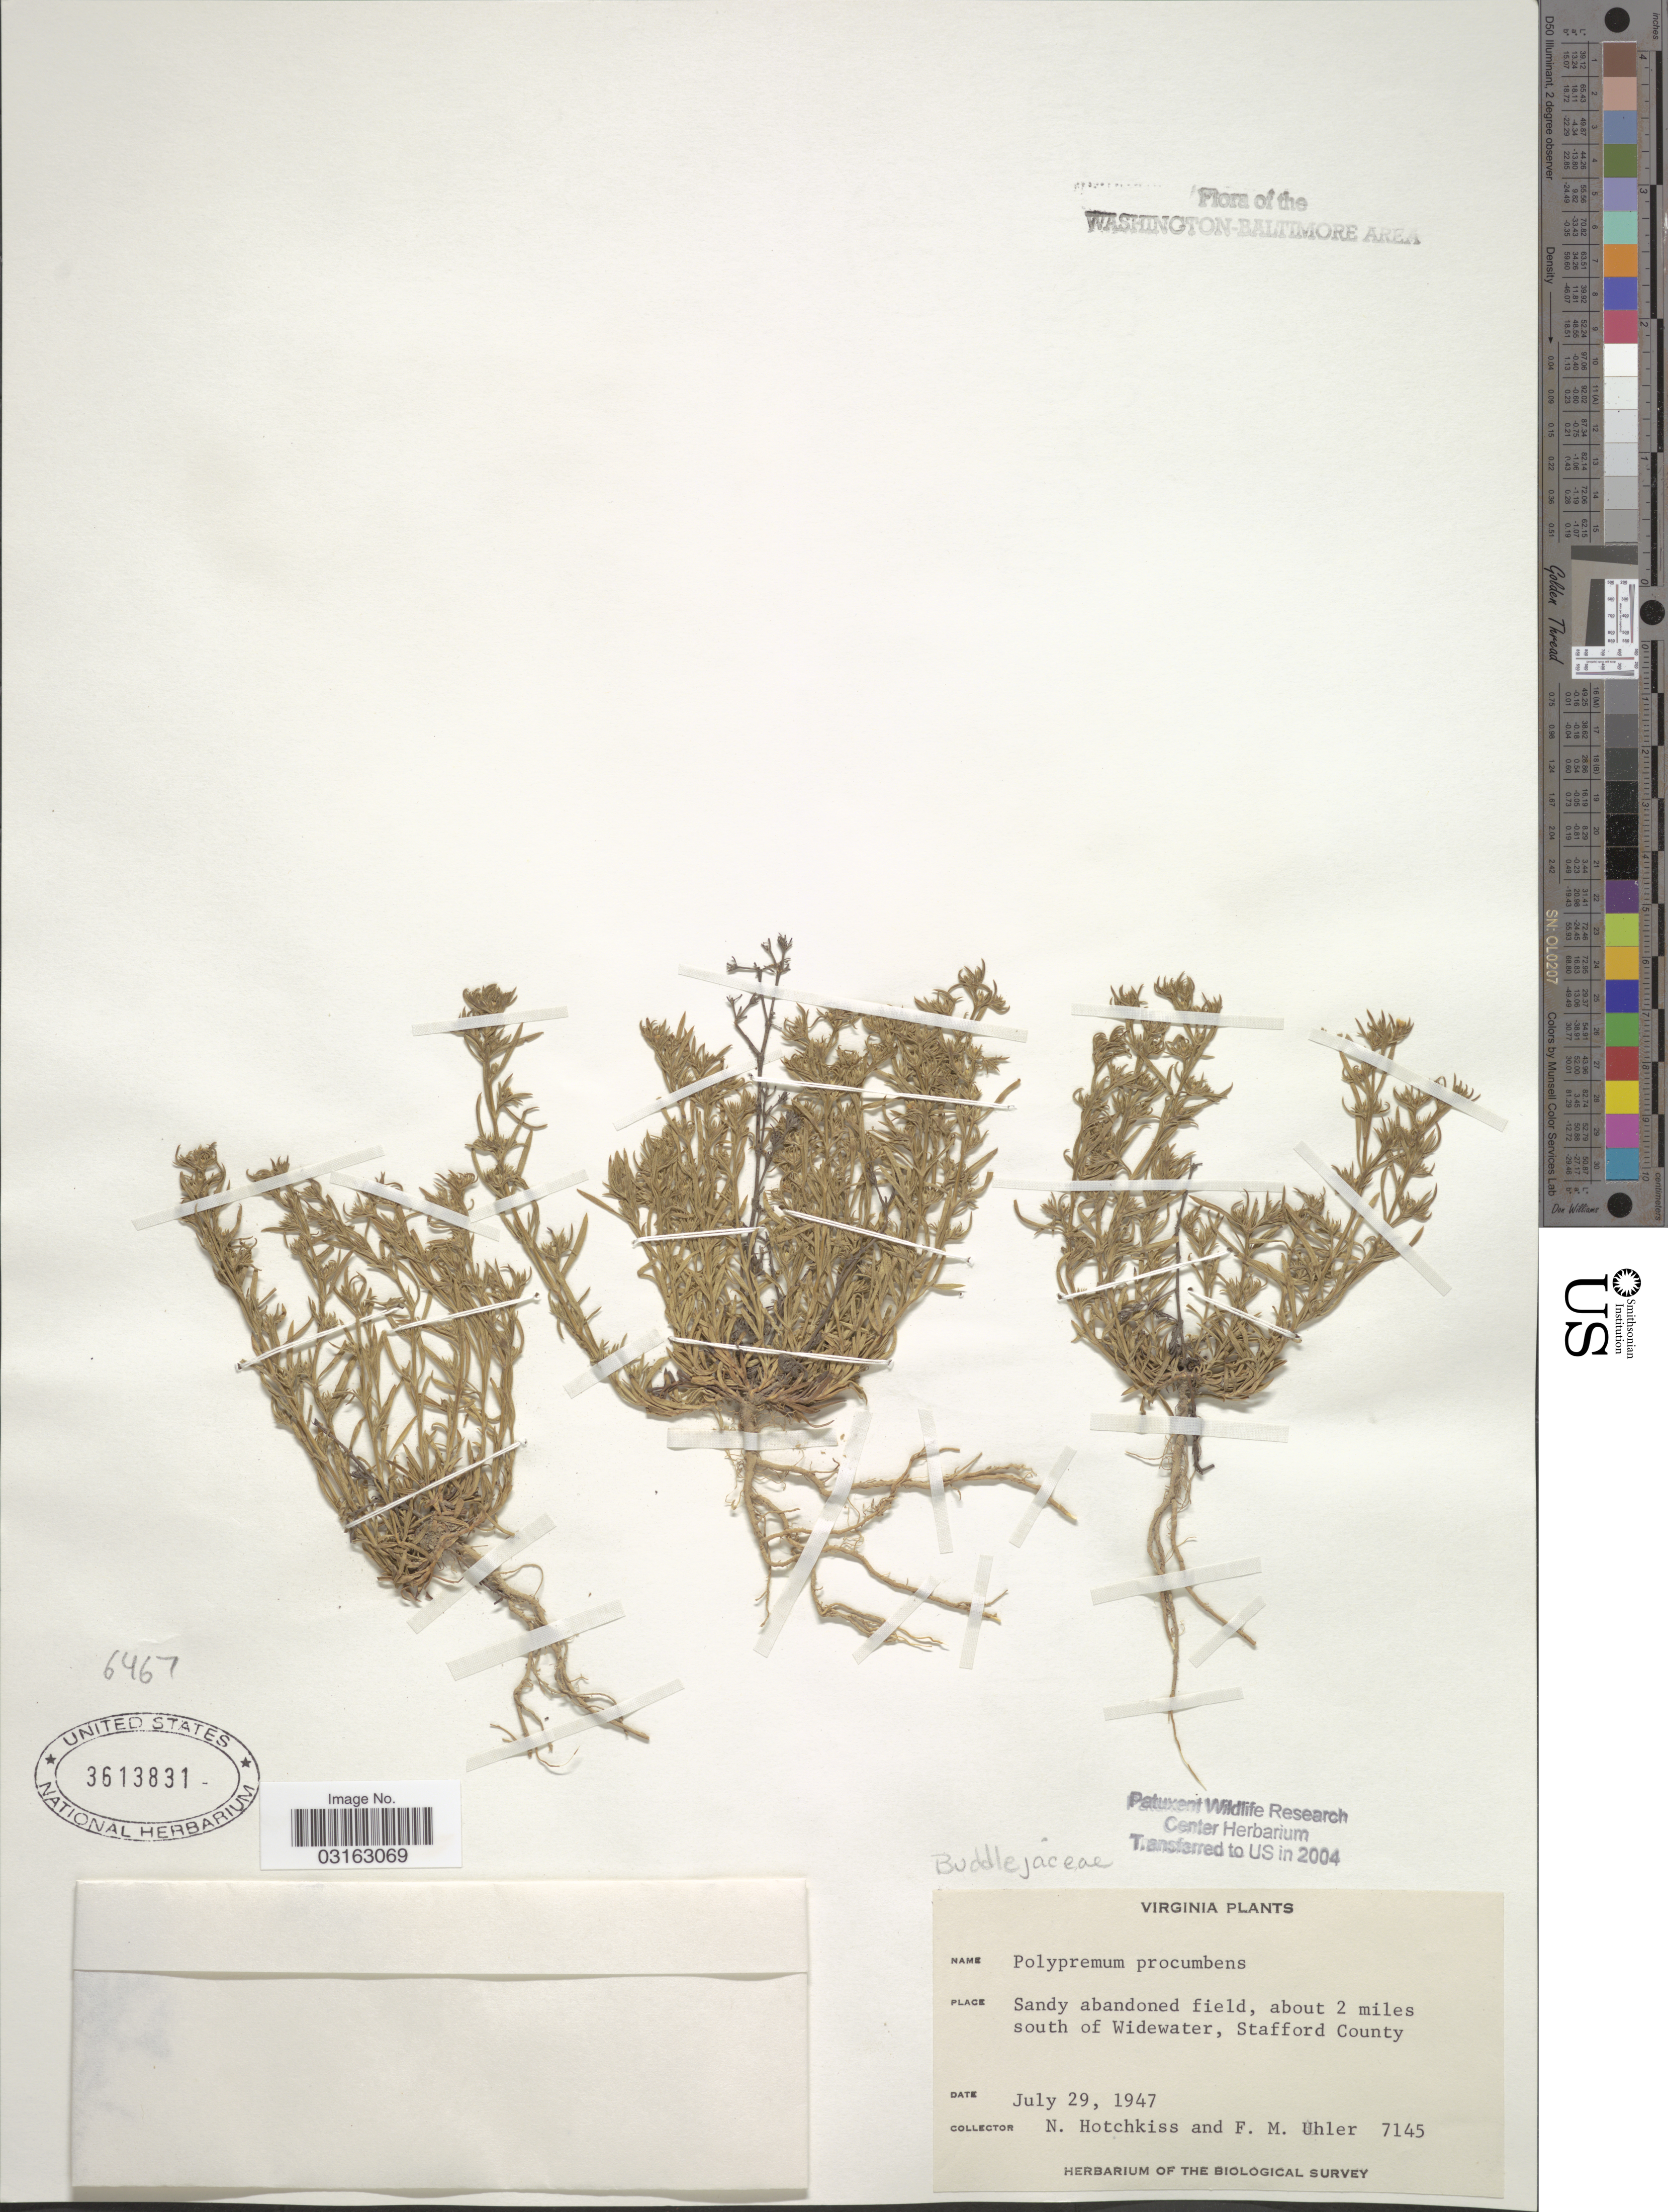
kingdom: Plantae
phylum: Tracheophyta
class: Magnoliopsida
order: Lamiales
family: Tetrachondraceae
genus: Polypremum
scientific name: Polypremum procumbens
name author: L.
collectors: N. Hotchkiss & F. M. Uhler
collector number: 7145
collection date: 1947-07-29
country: United States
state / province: Virginia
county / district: Stafford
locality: About 2 miles south of Widewater, Stafford County.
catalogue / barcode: US 3613831